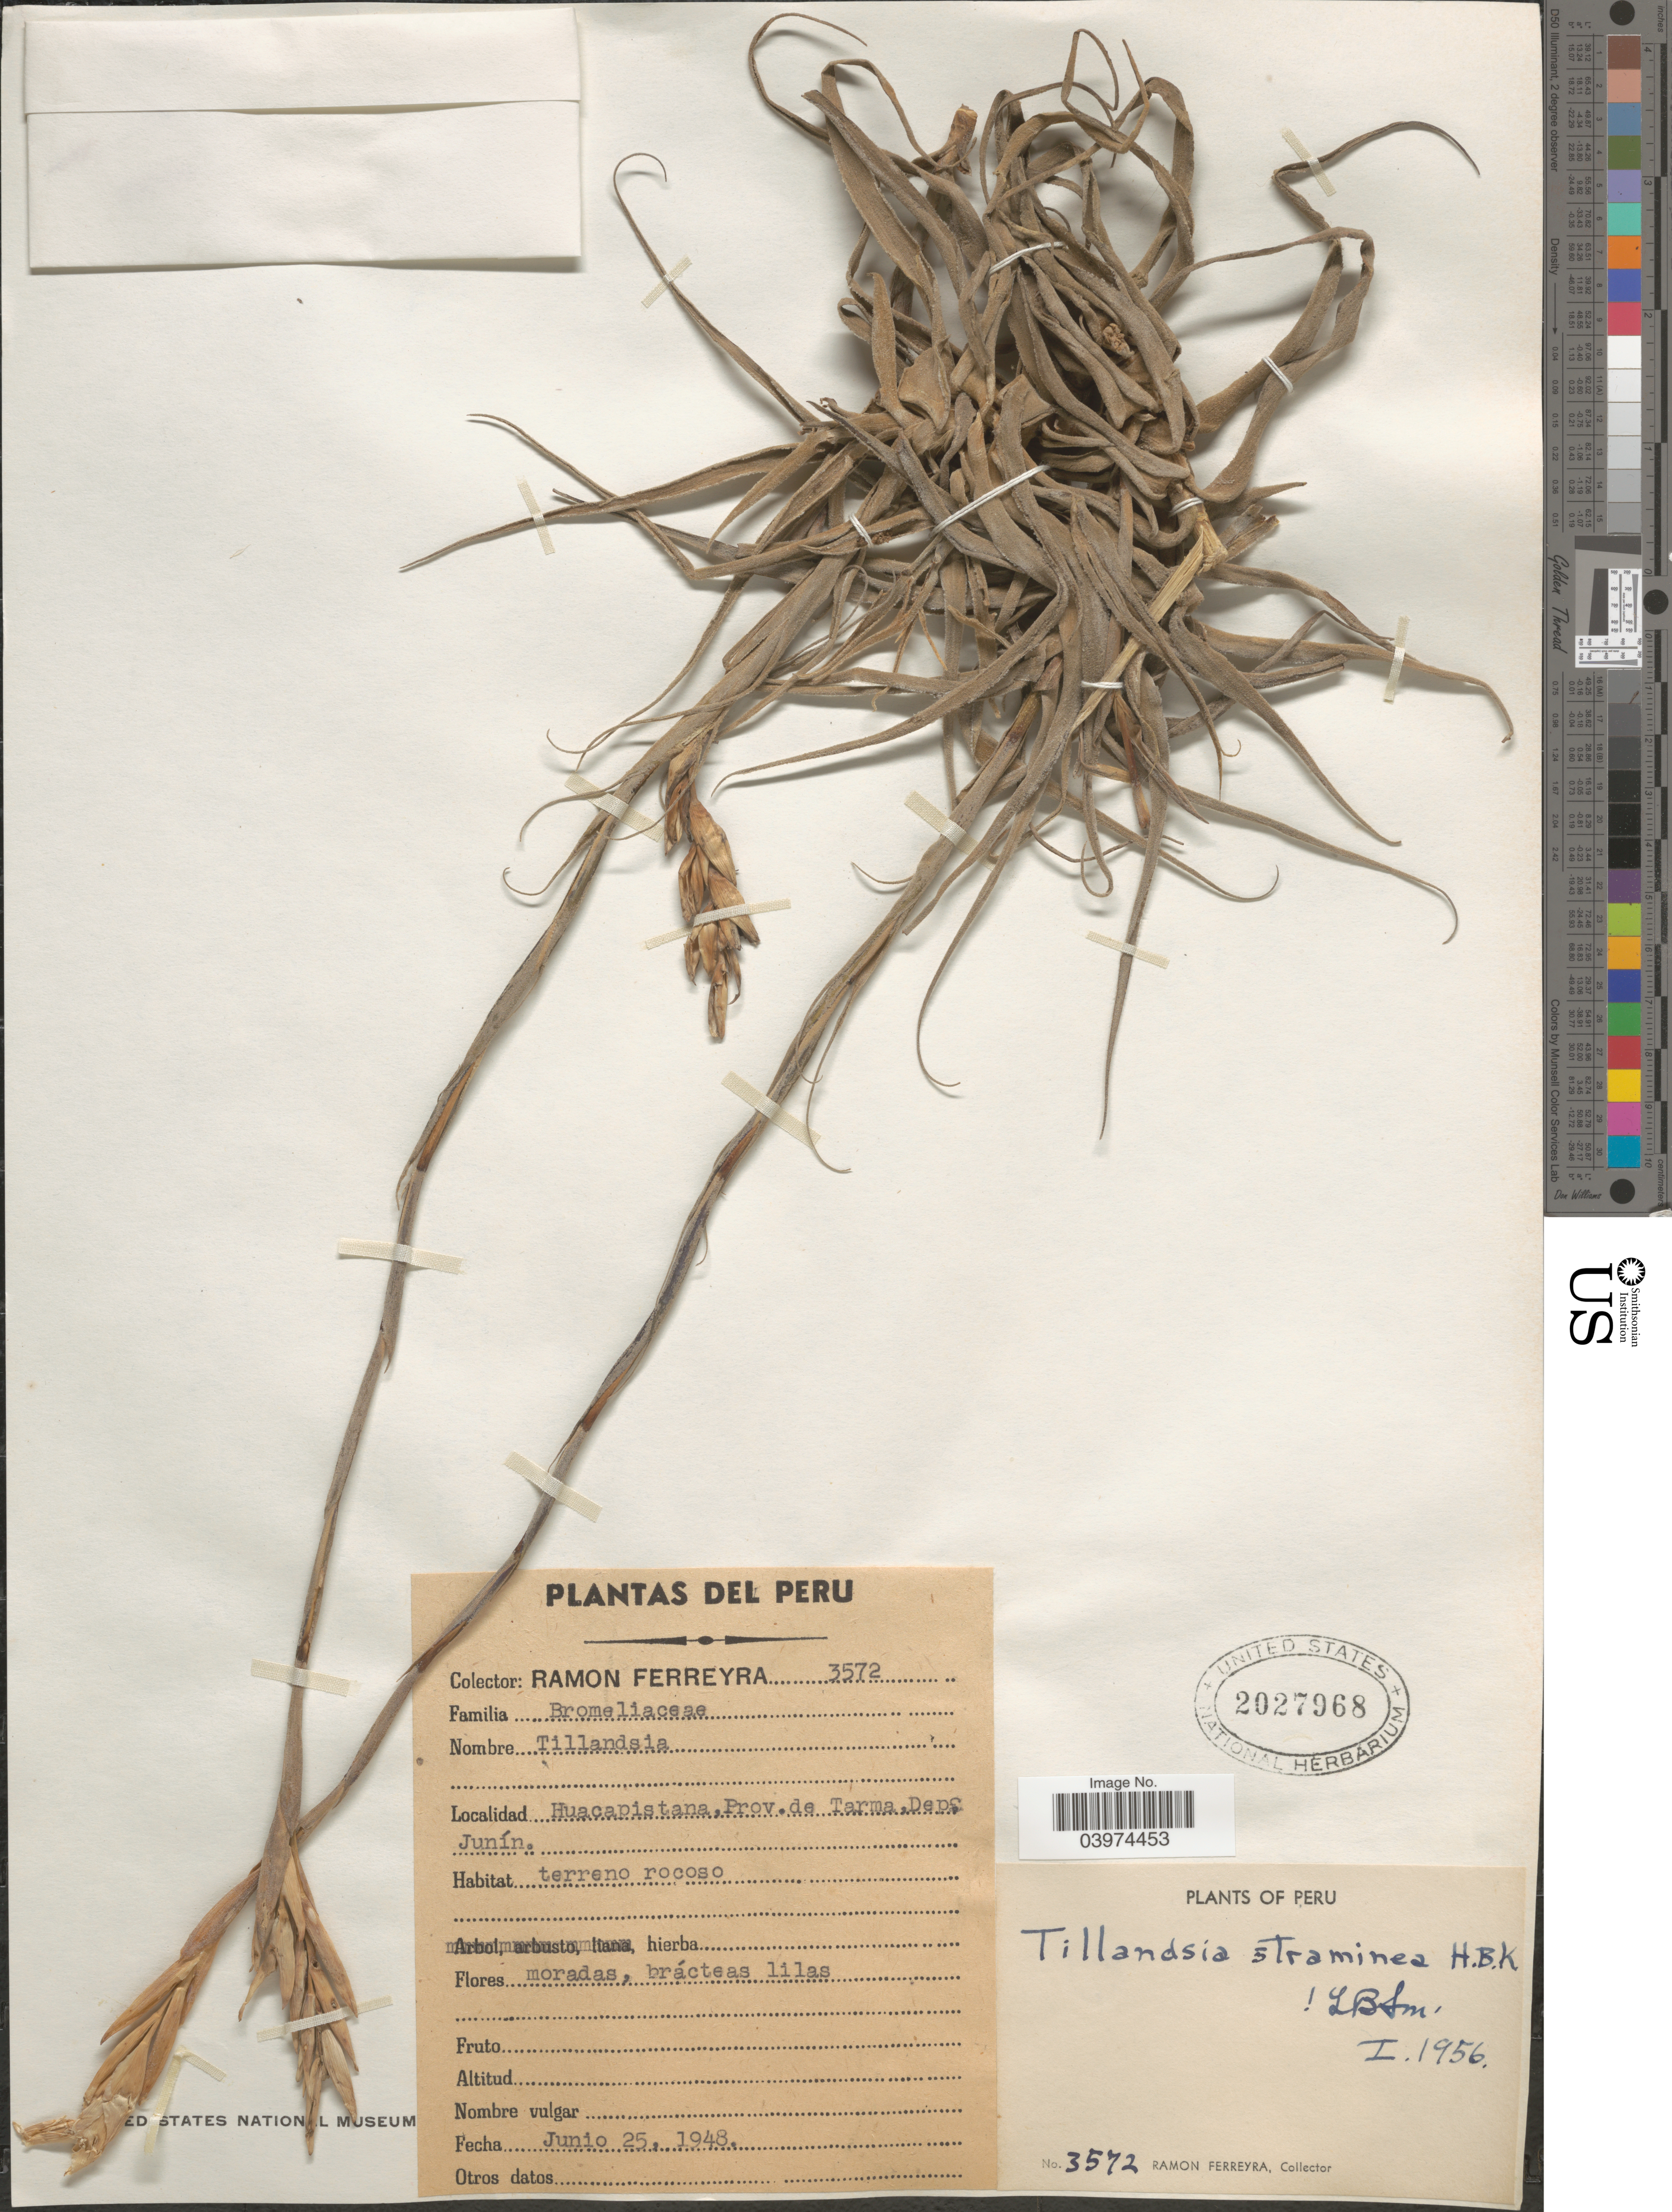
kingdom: Plantae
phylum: Tracheophyta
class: Liliopsida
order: Poales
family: Bromeliaceae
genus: Tillandsia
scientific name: Tillandsia straminea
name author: Kunth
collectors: R. A. Ferreyra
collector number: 3572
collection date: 1948-06-25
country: Peru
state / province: Junín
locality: Huacapistana, Prov. de Tarma. Dep. Junín.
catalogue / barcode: US 2027968